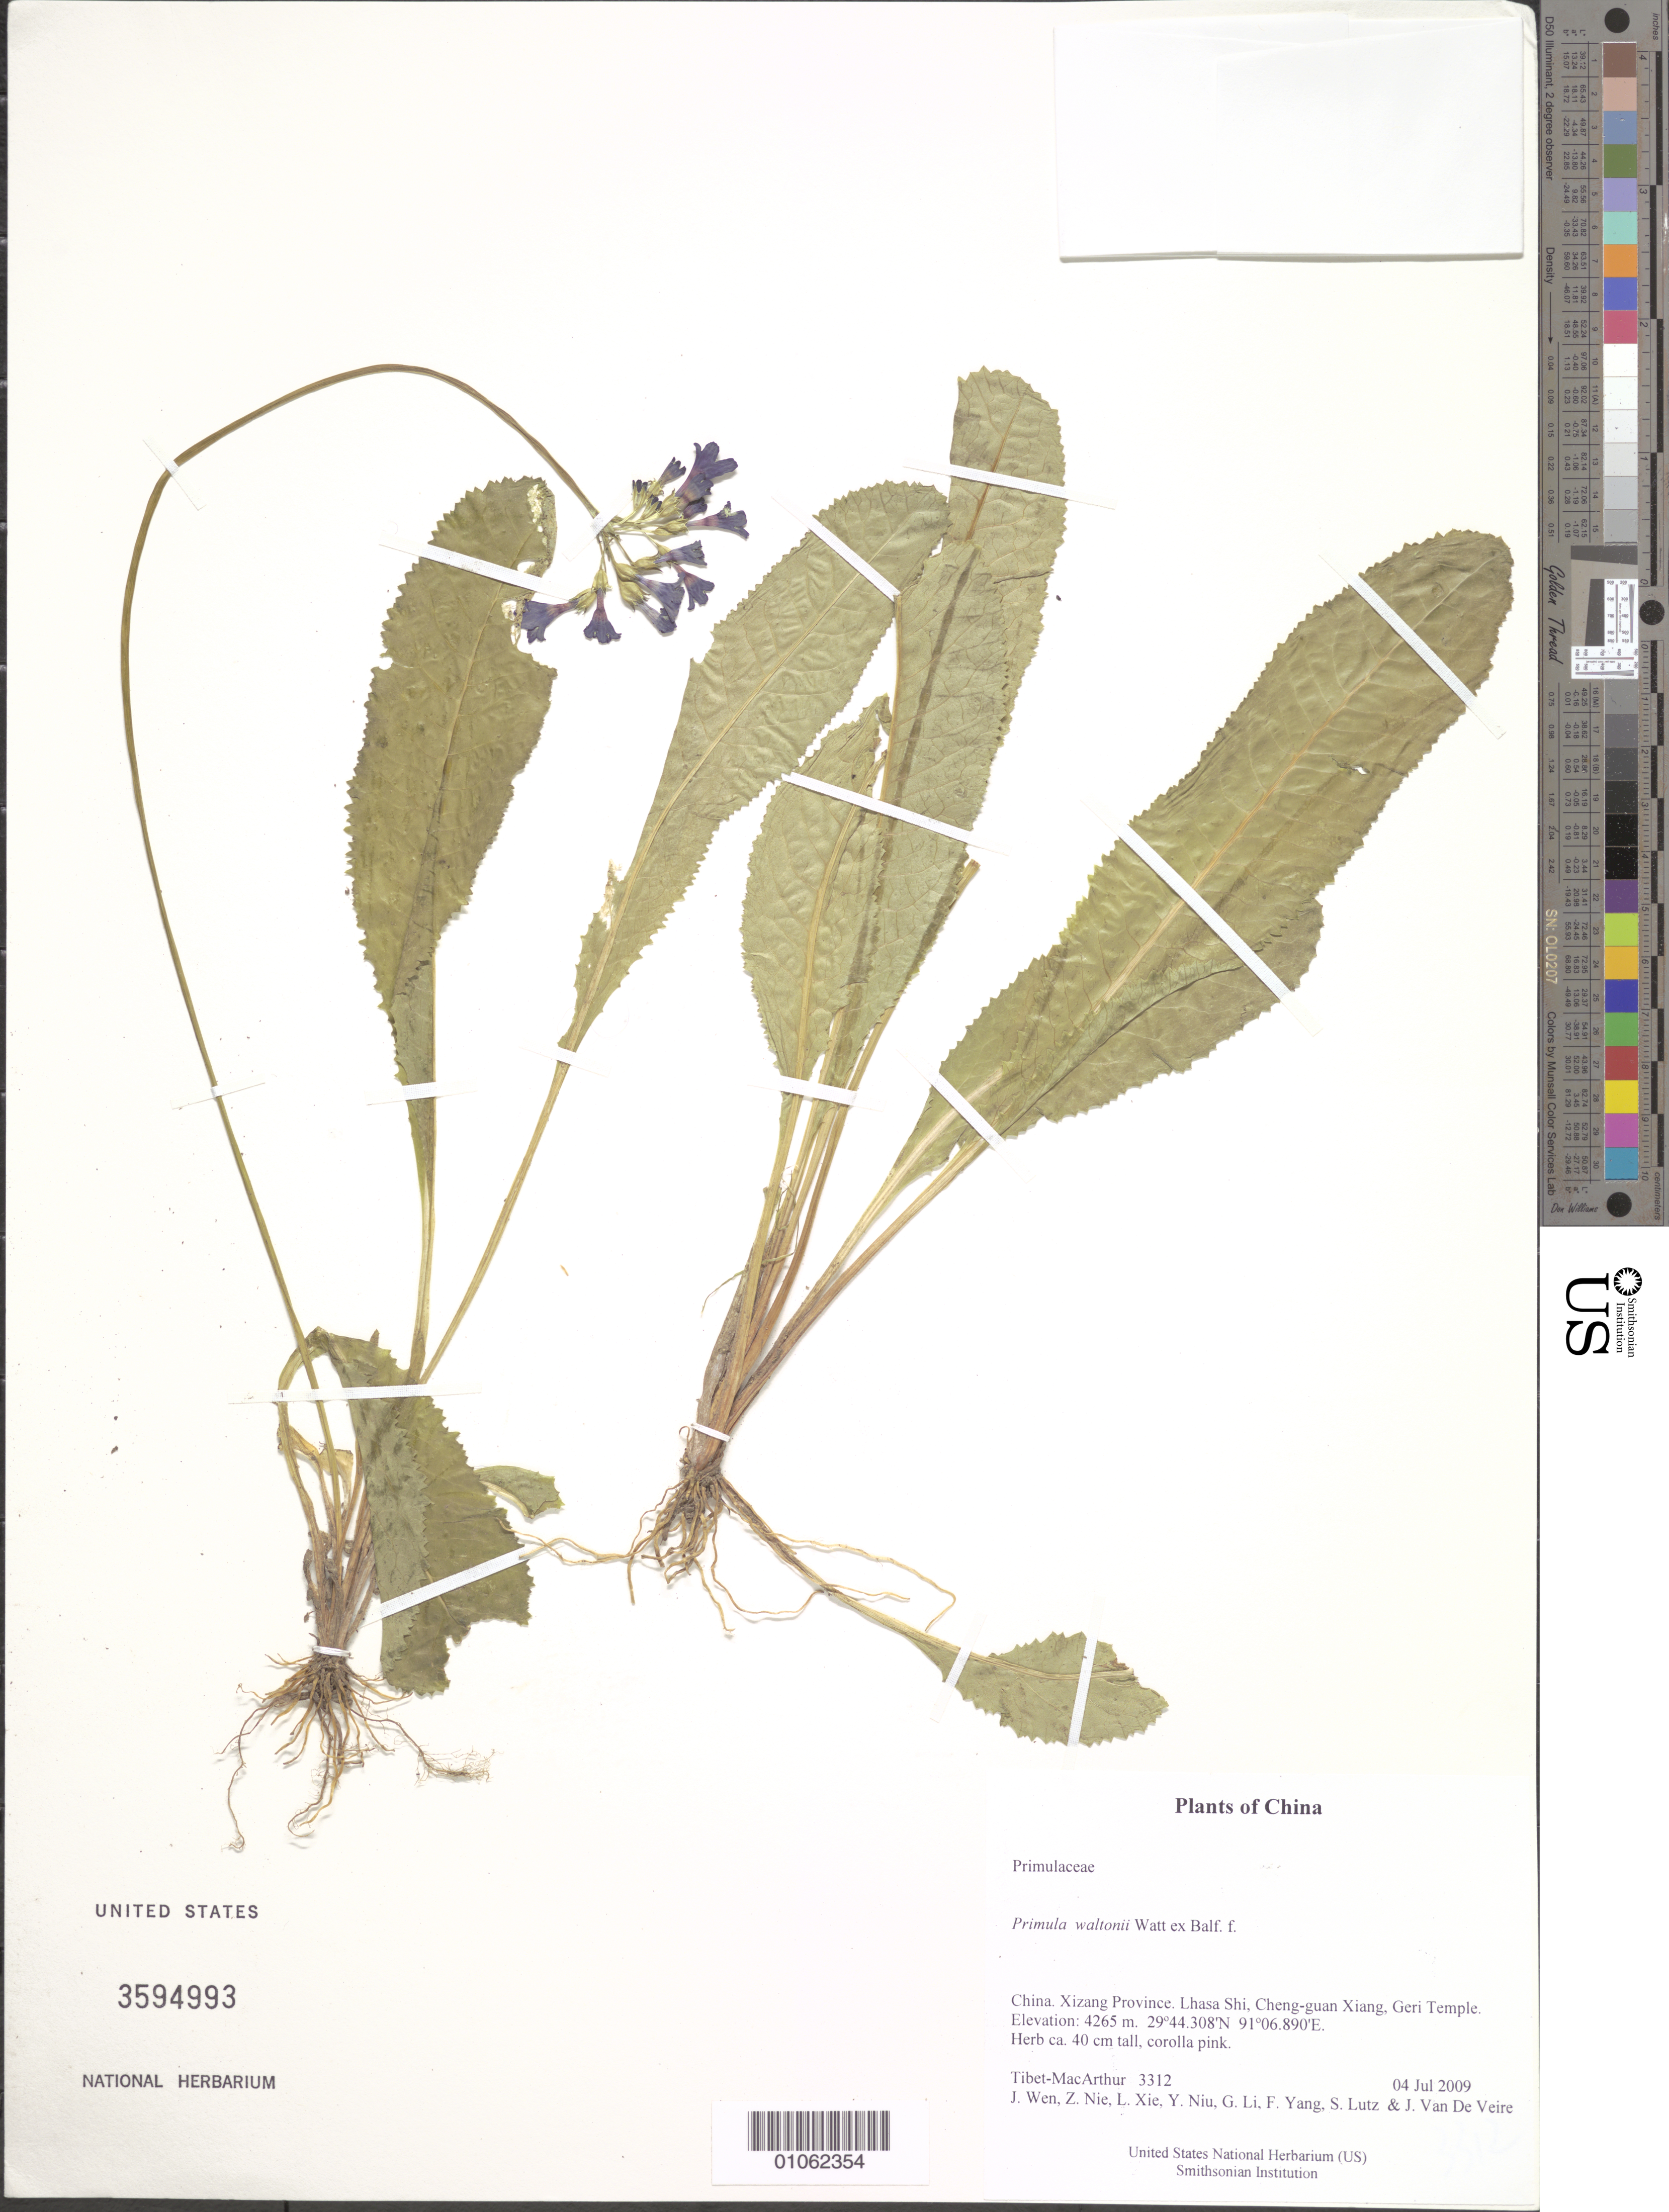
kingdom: Plantae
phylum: Tracheophyta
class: Magnoliopsida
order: Ericales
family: Primulaceae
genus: Primula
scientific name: Primula waltonii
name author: Watt ex Balf. f.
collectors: Tibet-MacArthur, J. Wen, Z. Nie, L. Xie, Y. Niu, G. Li, F. Yang, S. Lutz & J. Van De Veire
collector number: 3312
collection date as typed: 04 Jul 2009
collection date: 2009-07-04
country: China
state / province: Xizang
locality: Lhasa Shi, Cheng-guan Xiang, Geri Temple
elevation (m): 4265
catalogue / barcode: US 3594993